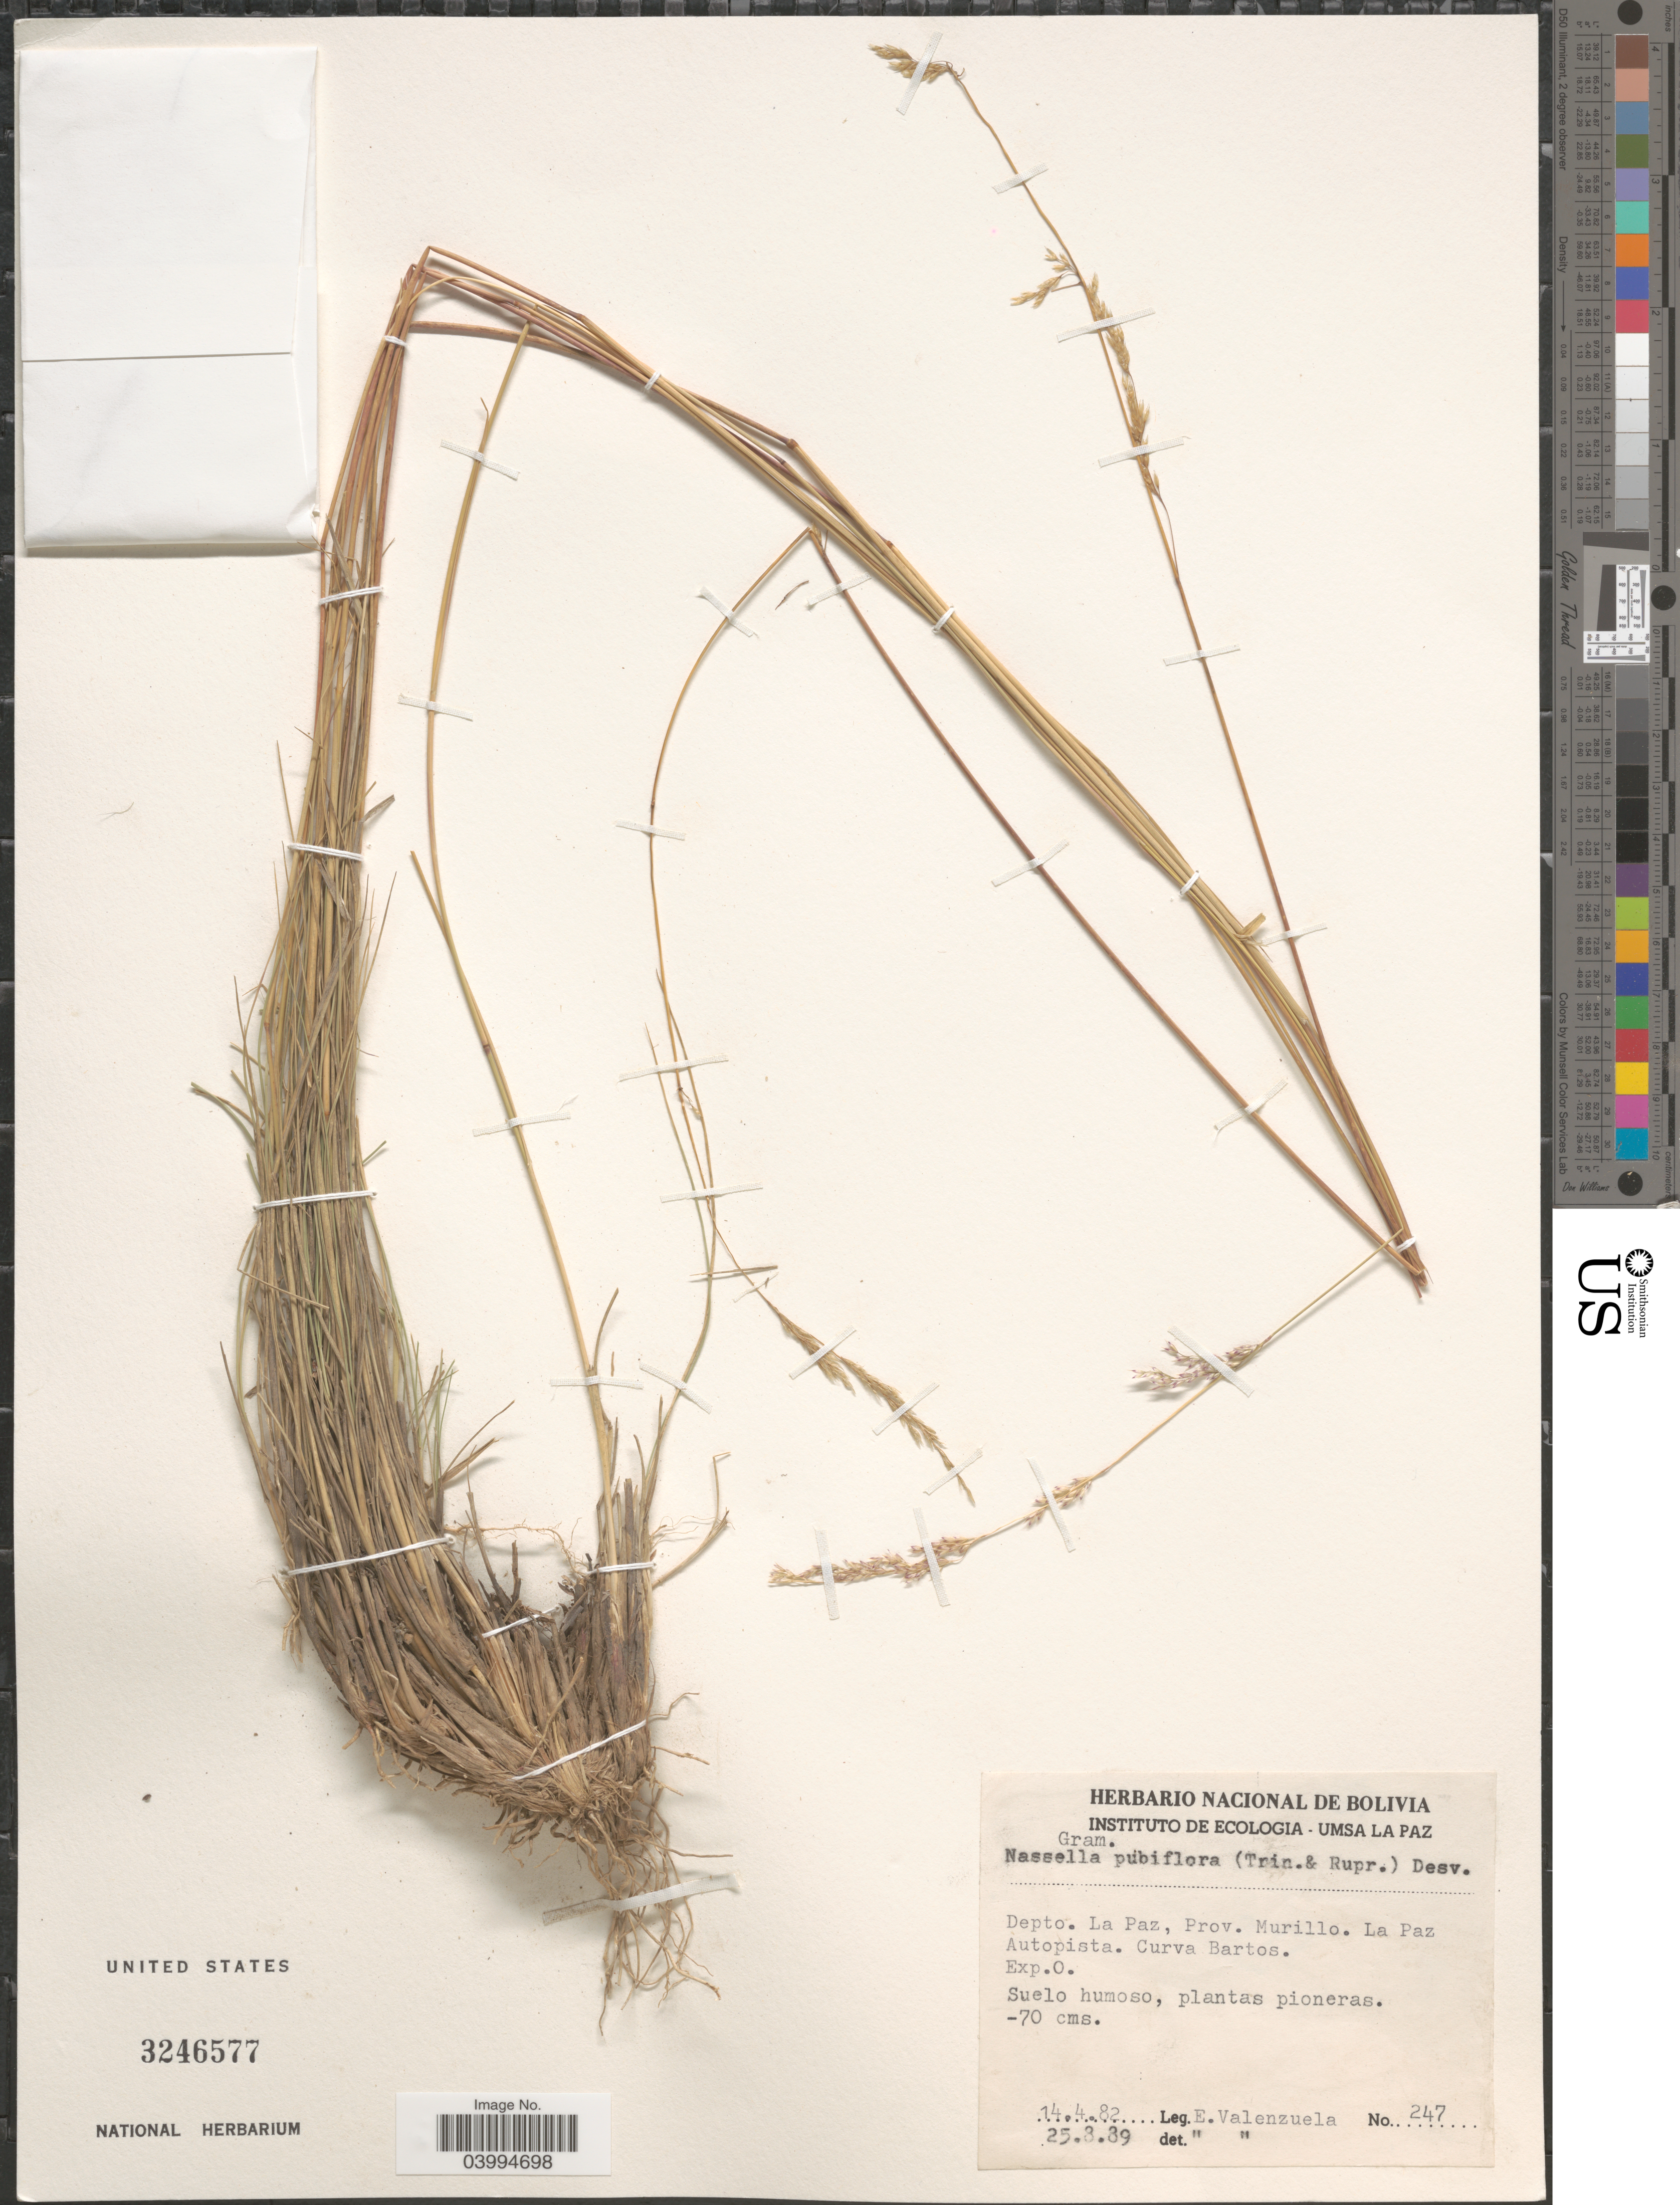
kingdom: Plantae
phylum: Tracheophyta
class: Liliopsida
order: Poales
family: Poaceae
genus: Nassella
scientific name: Nassella pubiflora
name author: (Trin. & Rupr.) É. Desv.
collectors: E. Valenzuela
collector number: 247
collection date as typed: Transcribed d/m/y: 14/4/82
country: Bolivia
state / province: La Paz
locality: Depto. La Paz, Prov. Murillo. La Paz Autopista. Curva Bartos. Exp. O.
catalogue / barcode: US 3246577